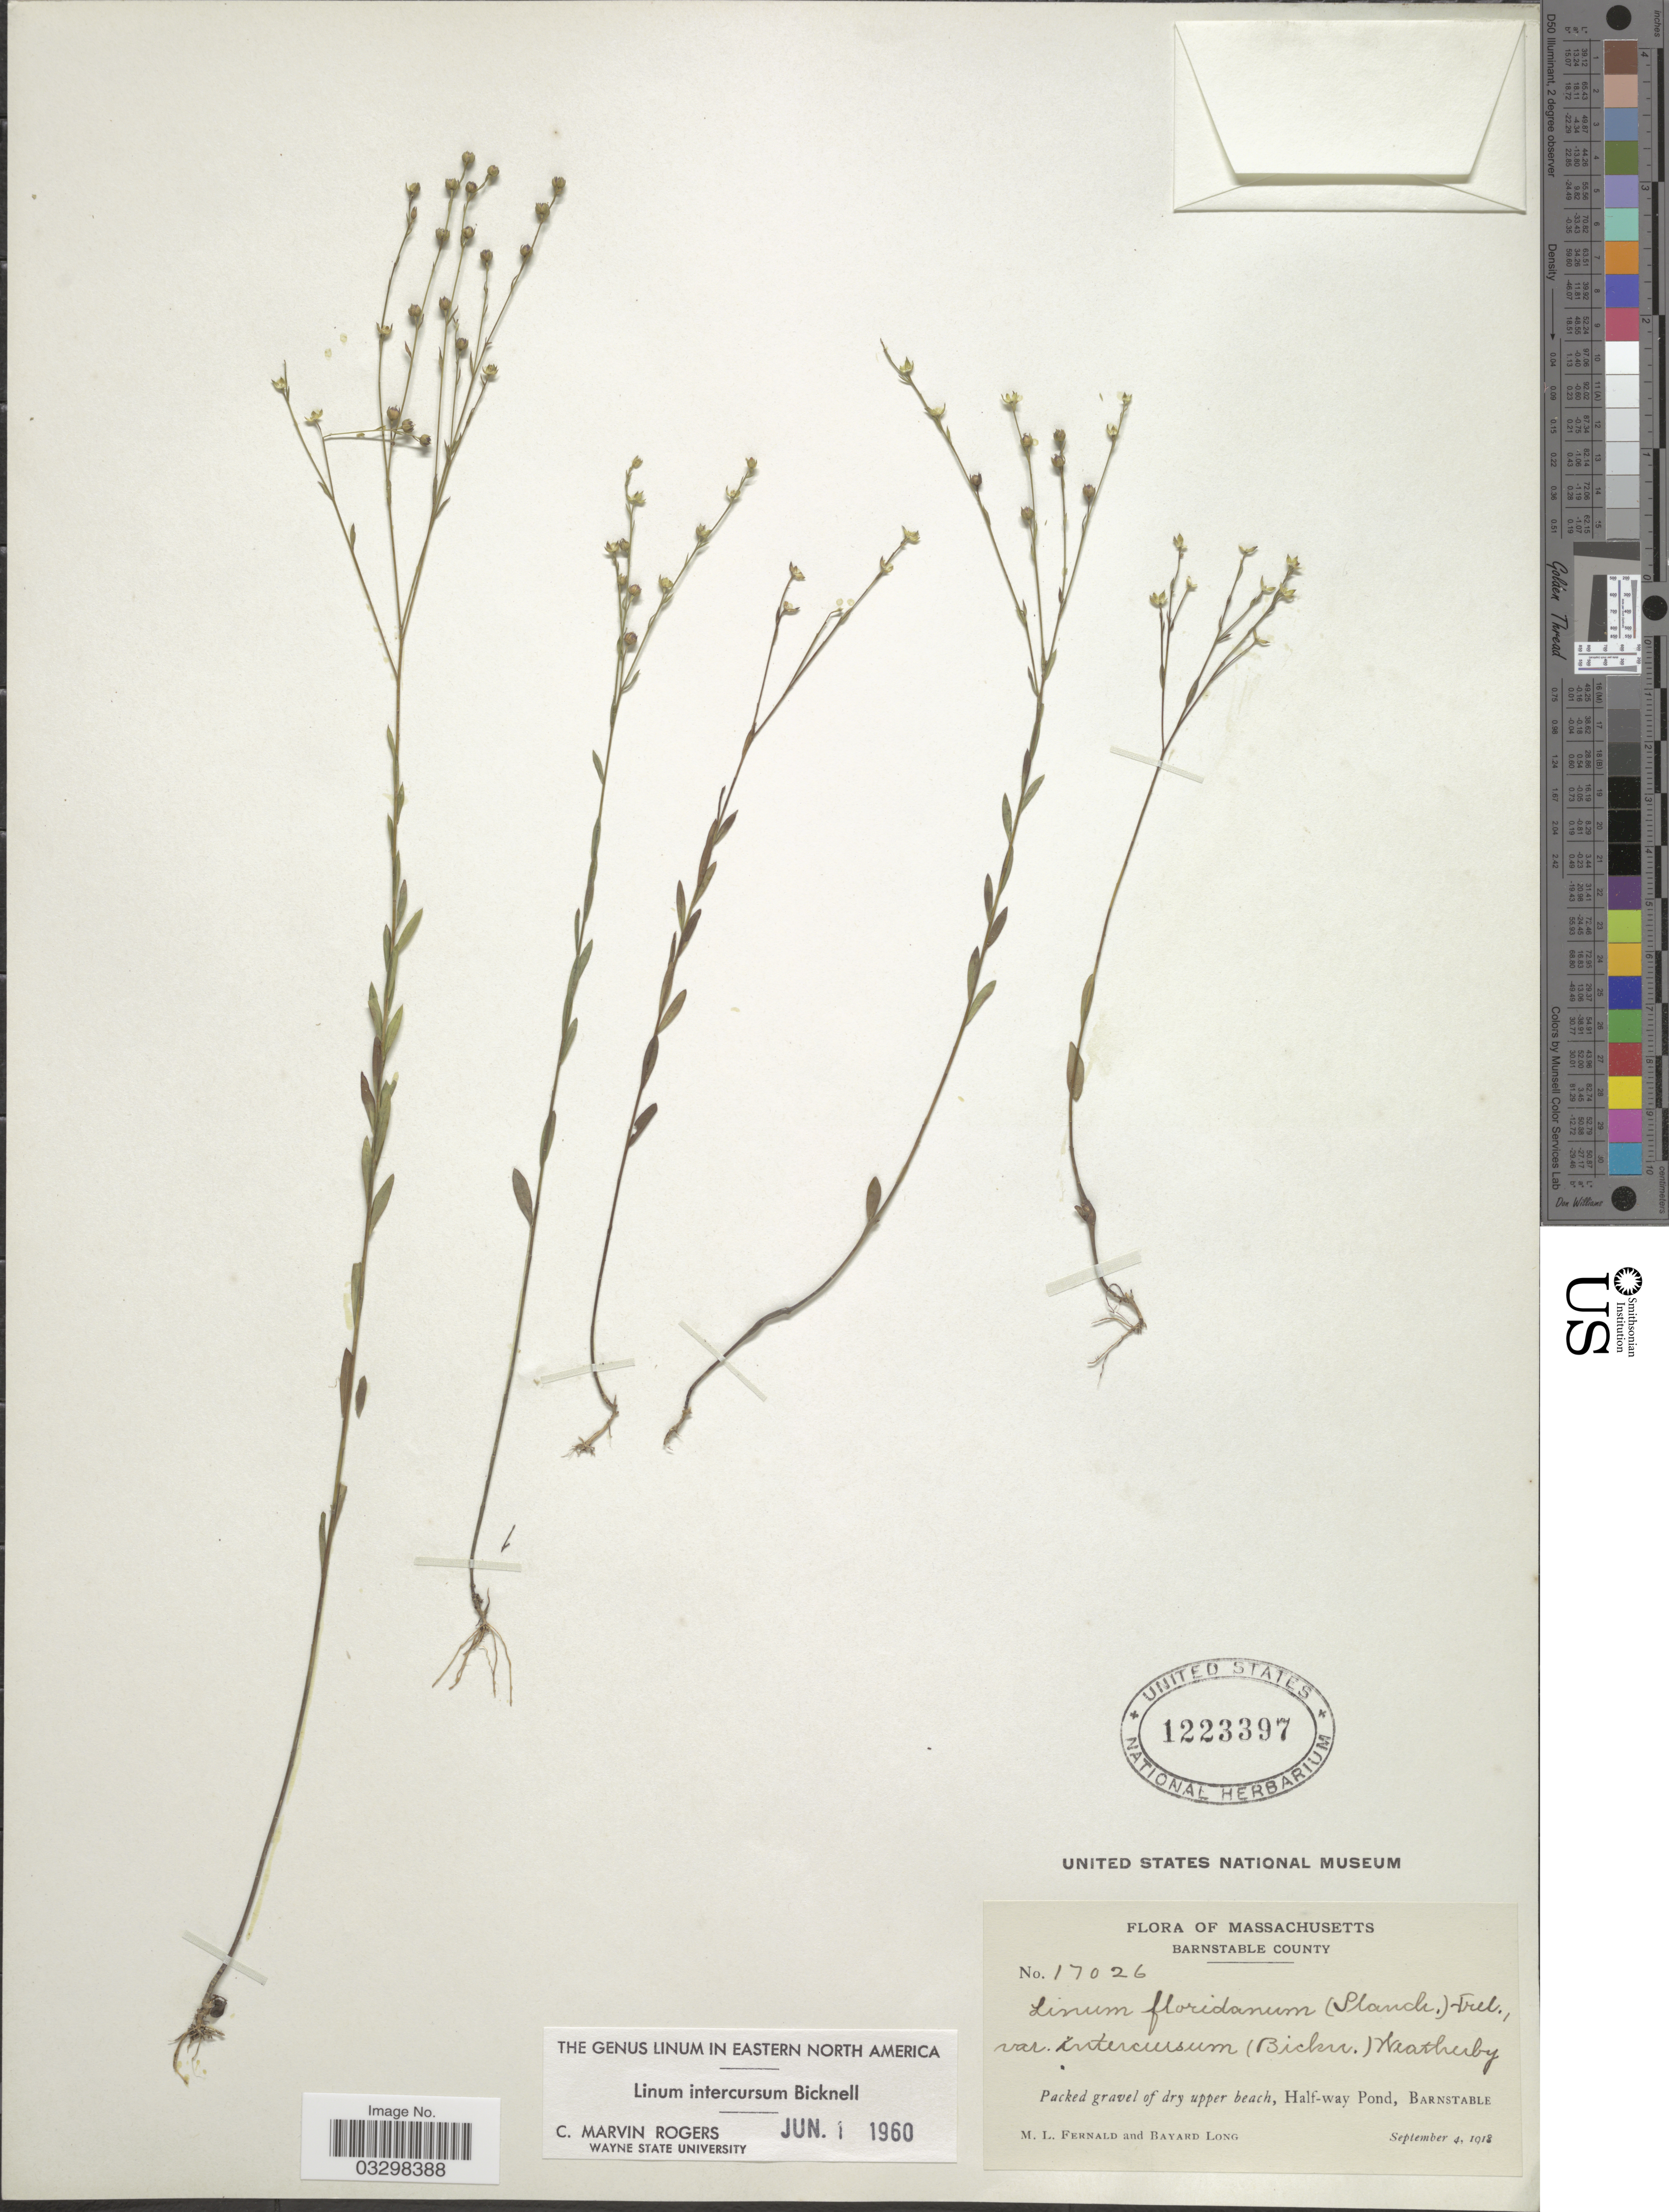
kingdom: Plantae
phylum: Tracheophyta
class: Magnoliopsida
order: Malpighiales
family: Linaceae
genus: Linum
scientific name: Linum intercursum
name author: E.P. Bicknell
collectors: M. L. Fernald & B. Long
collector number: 17026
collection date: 1918-09-04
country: United States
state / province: Massachusetts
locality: Barnstable County. Packed gravel of dry upper beach, Half-way Pond, Barnstable.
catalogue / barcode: US 1223397